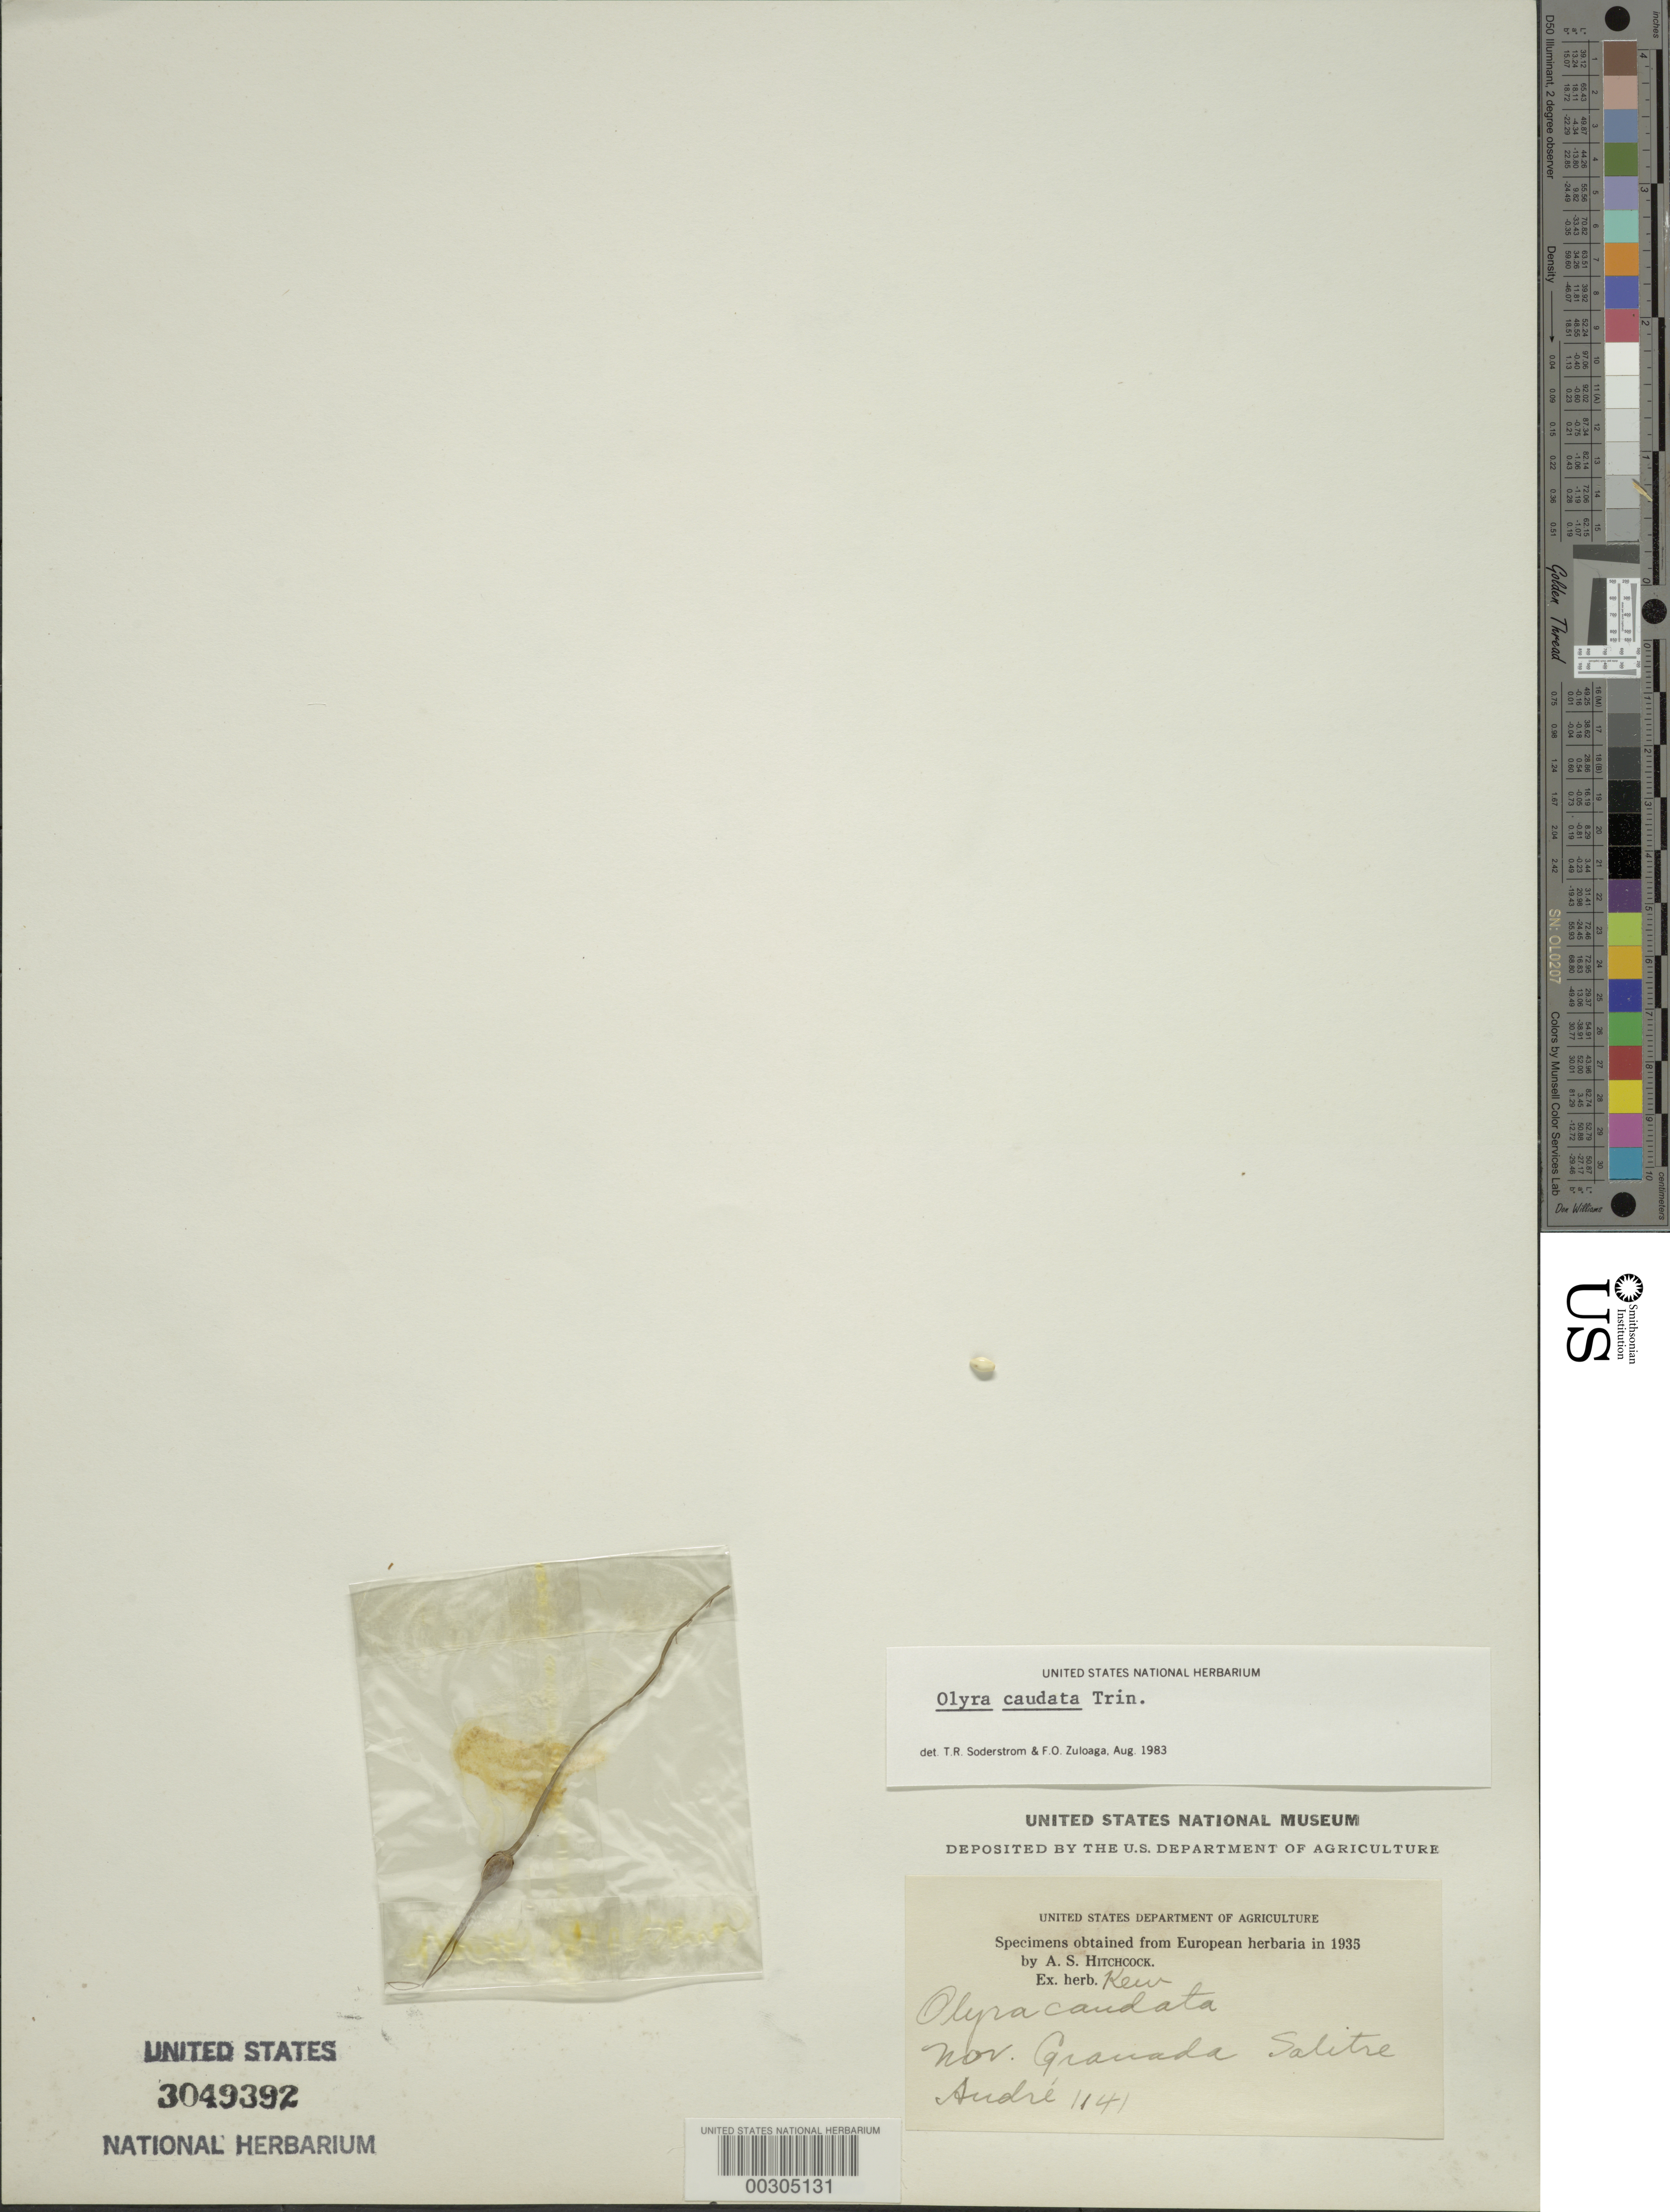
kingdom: Plantae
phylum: Tracheophyta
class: Liliopsida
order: Poales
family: Poaceae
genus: Olyra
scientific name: Olyra caudata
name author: Trin.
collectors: -. Audre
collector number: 1141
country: Grenada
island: Windward Is.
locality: Salitre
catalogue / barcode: US 3049392